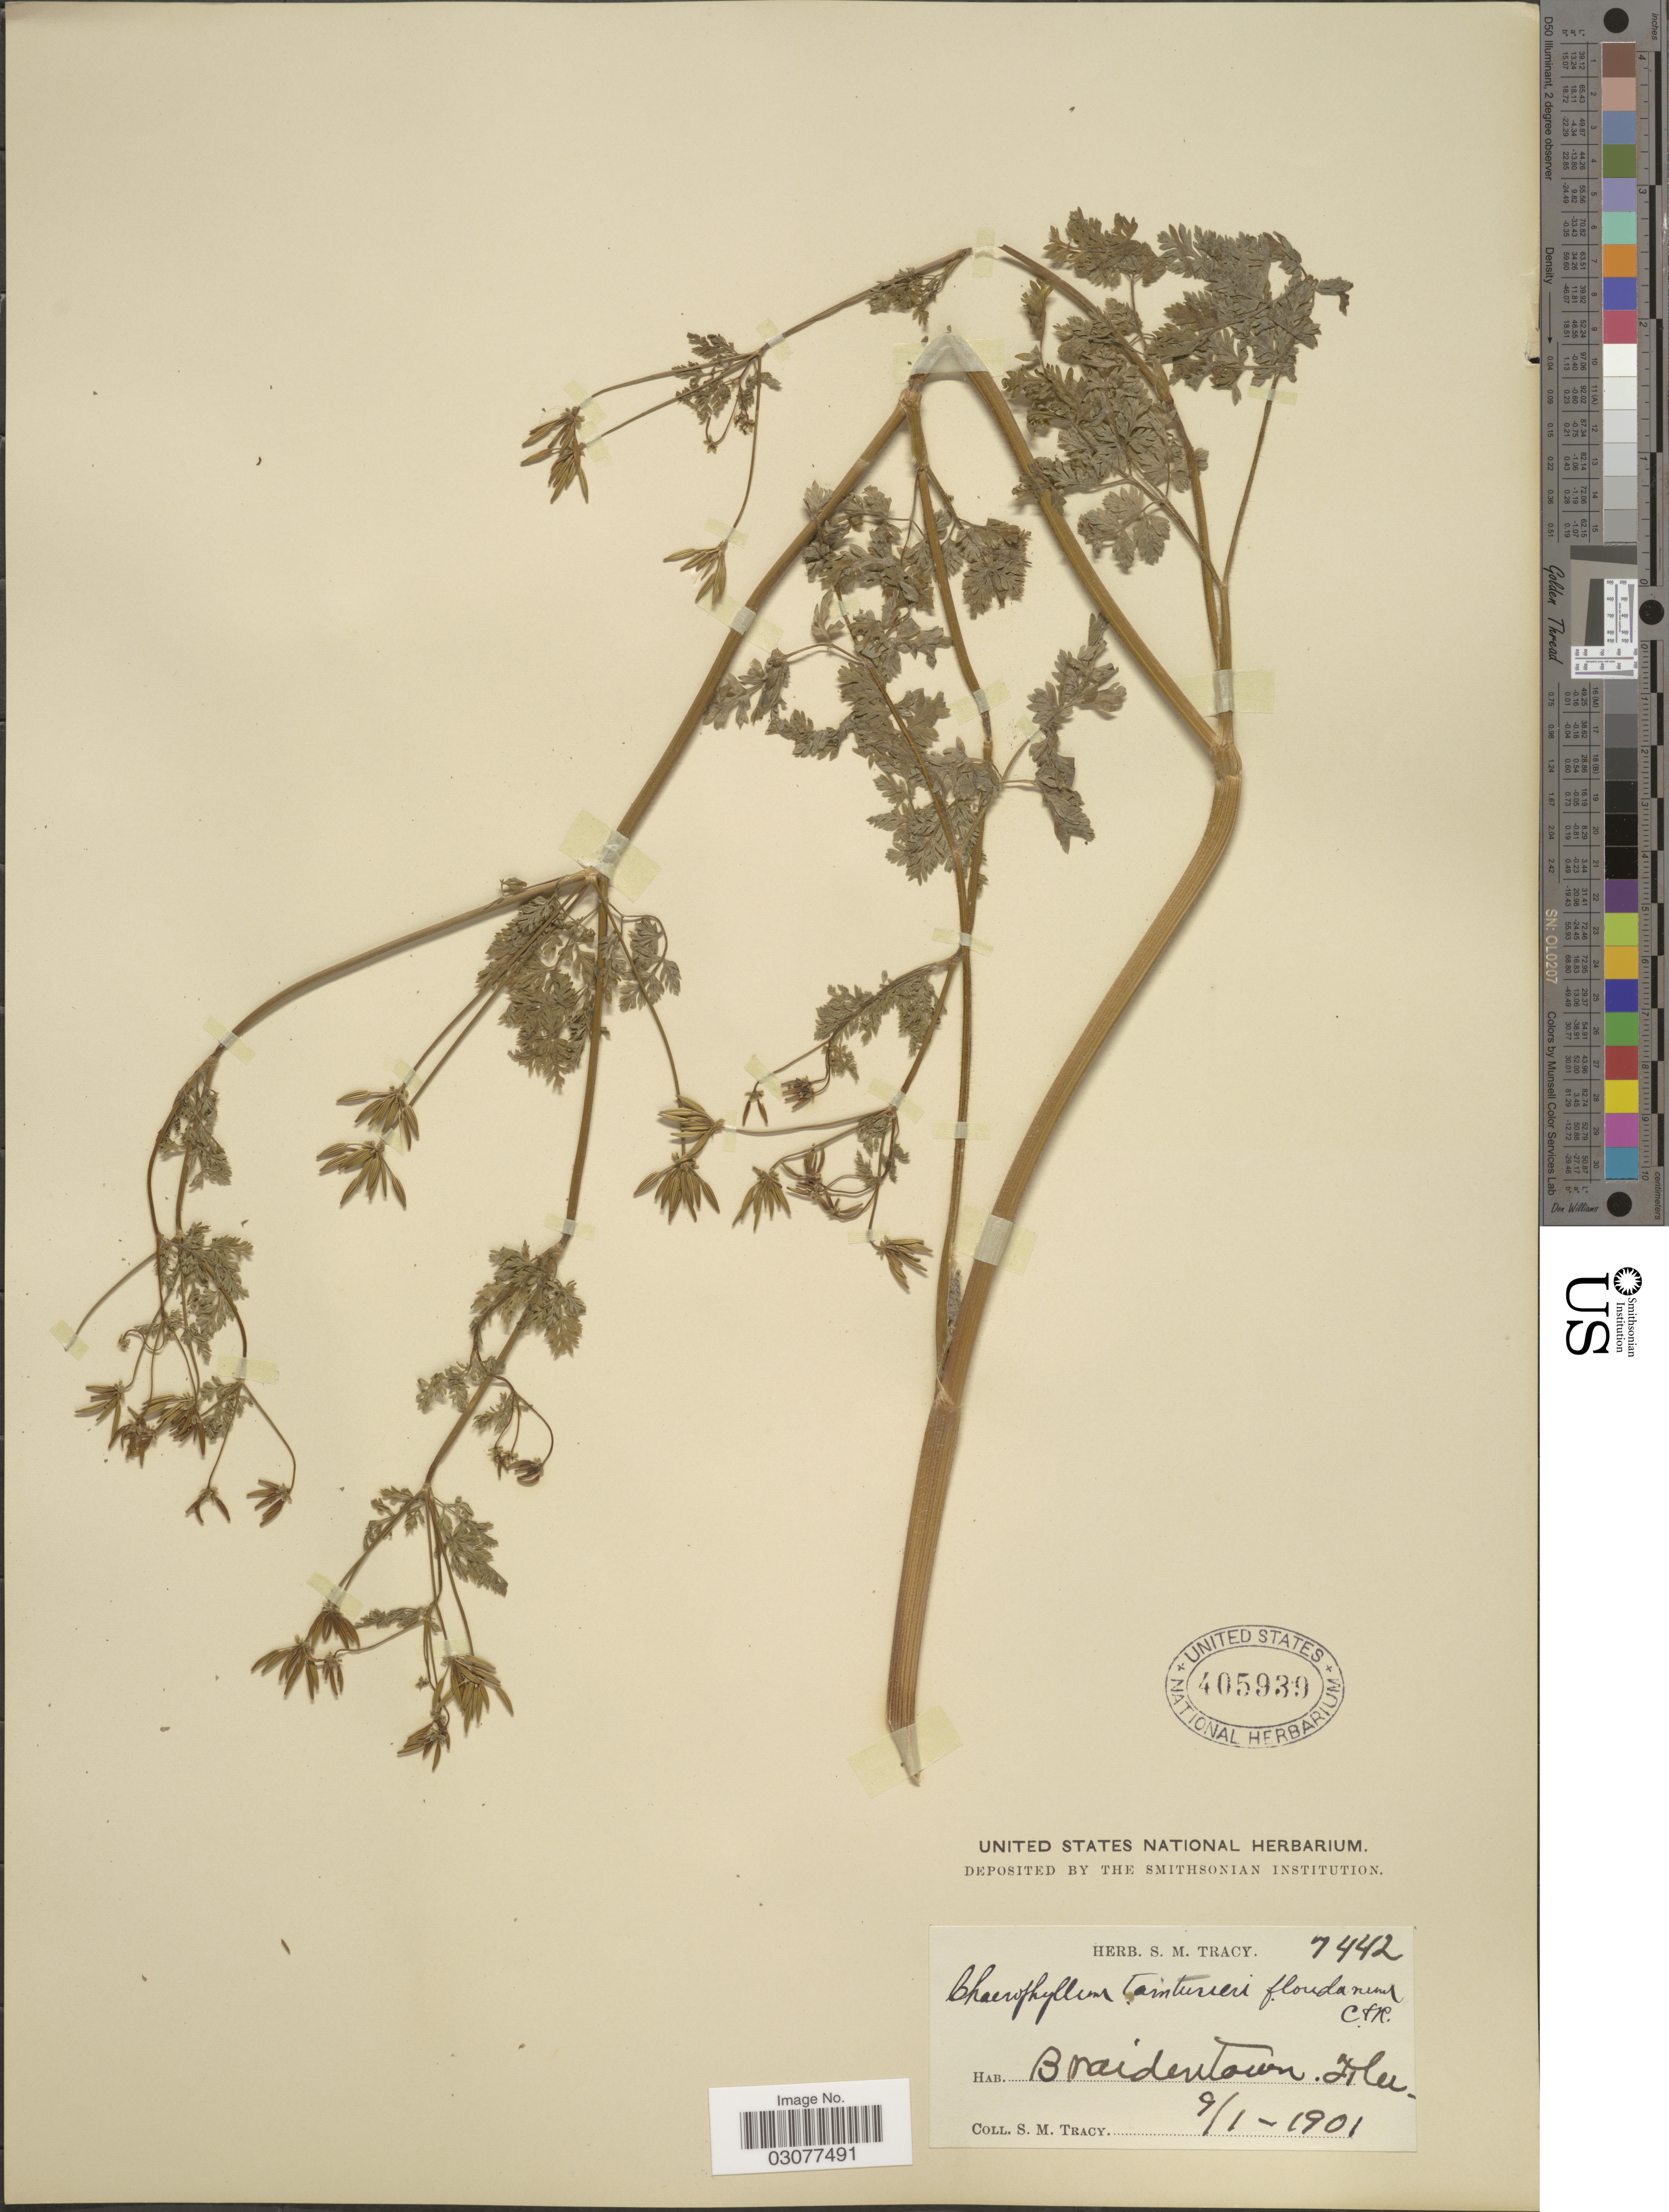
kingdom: Plantae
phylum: Tracheophyta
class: Magnoliopsida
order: Apiales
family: Apiaceae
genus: Chaerophyllum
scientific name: Chaerophyllum tainturieri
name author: Hook.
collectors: S. M. Tracy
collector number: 7442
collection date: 1901-01-09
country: United States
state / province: Florida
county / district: Manatee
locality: Braidentown (present day: Bradenton)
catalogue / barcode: US 405939